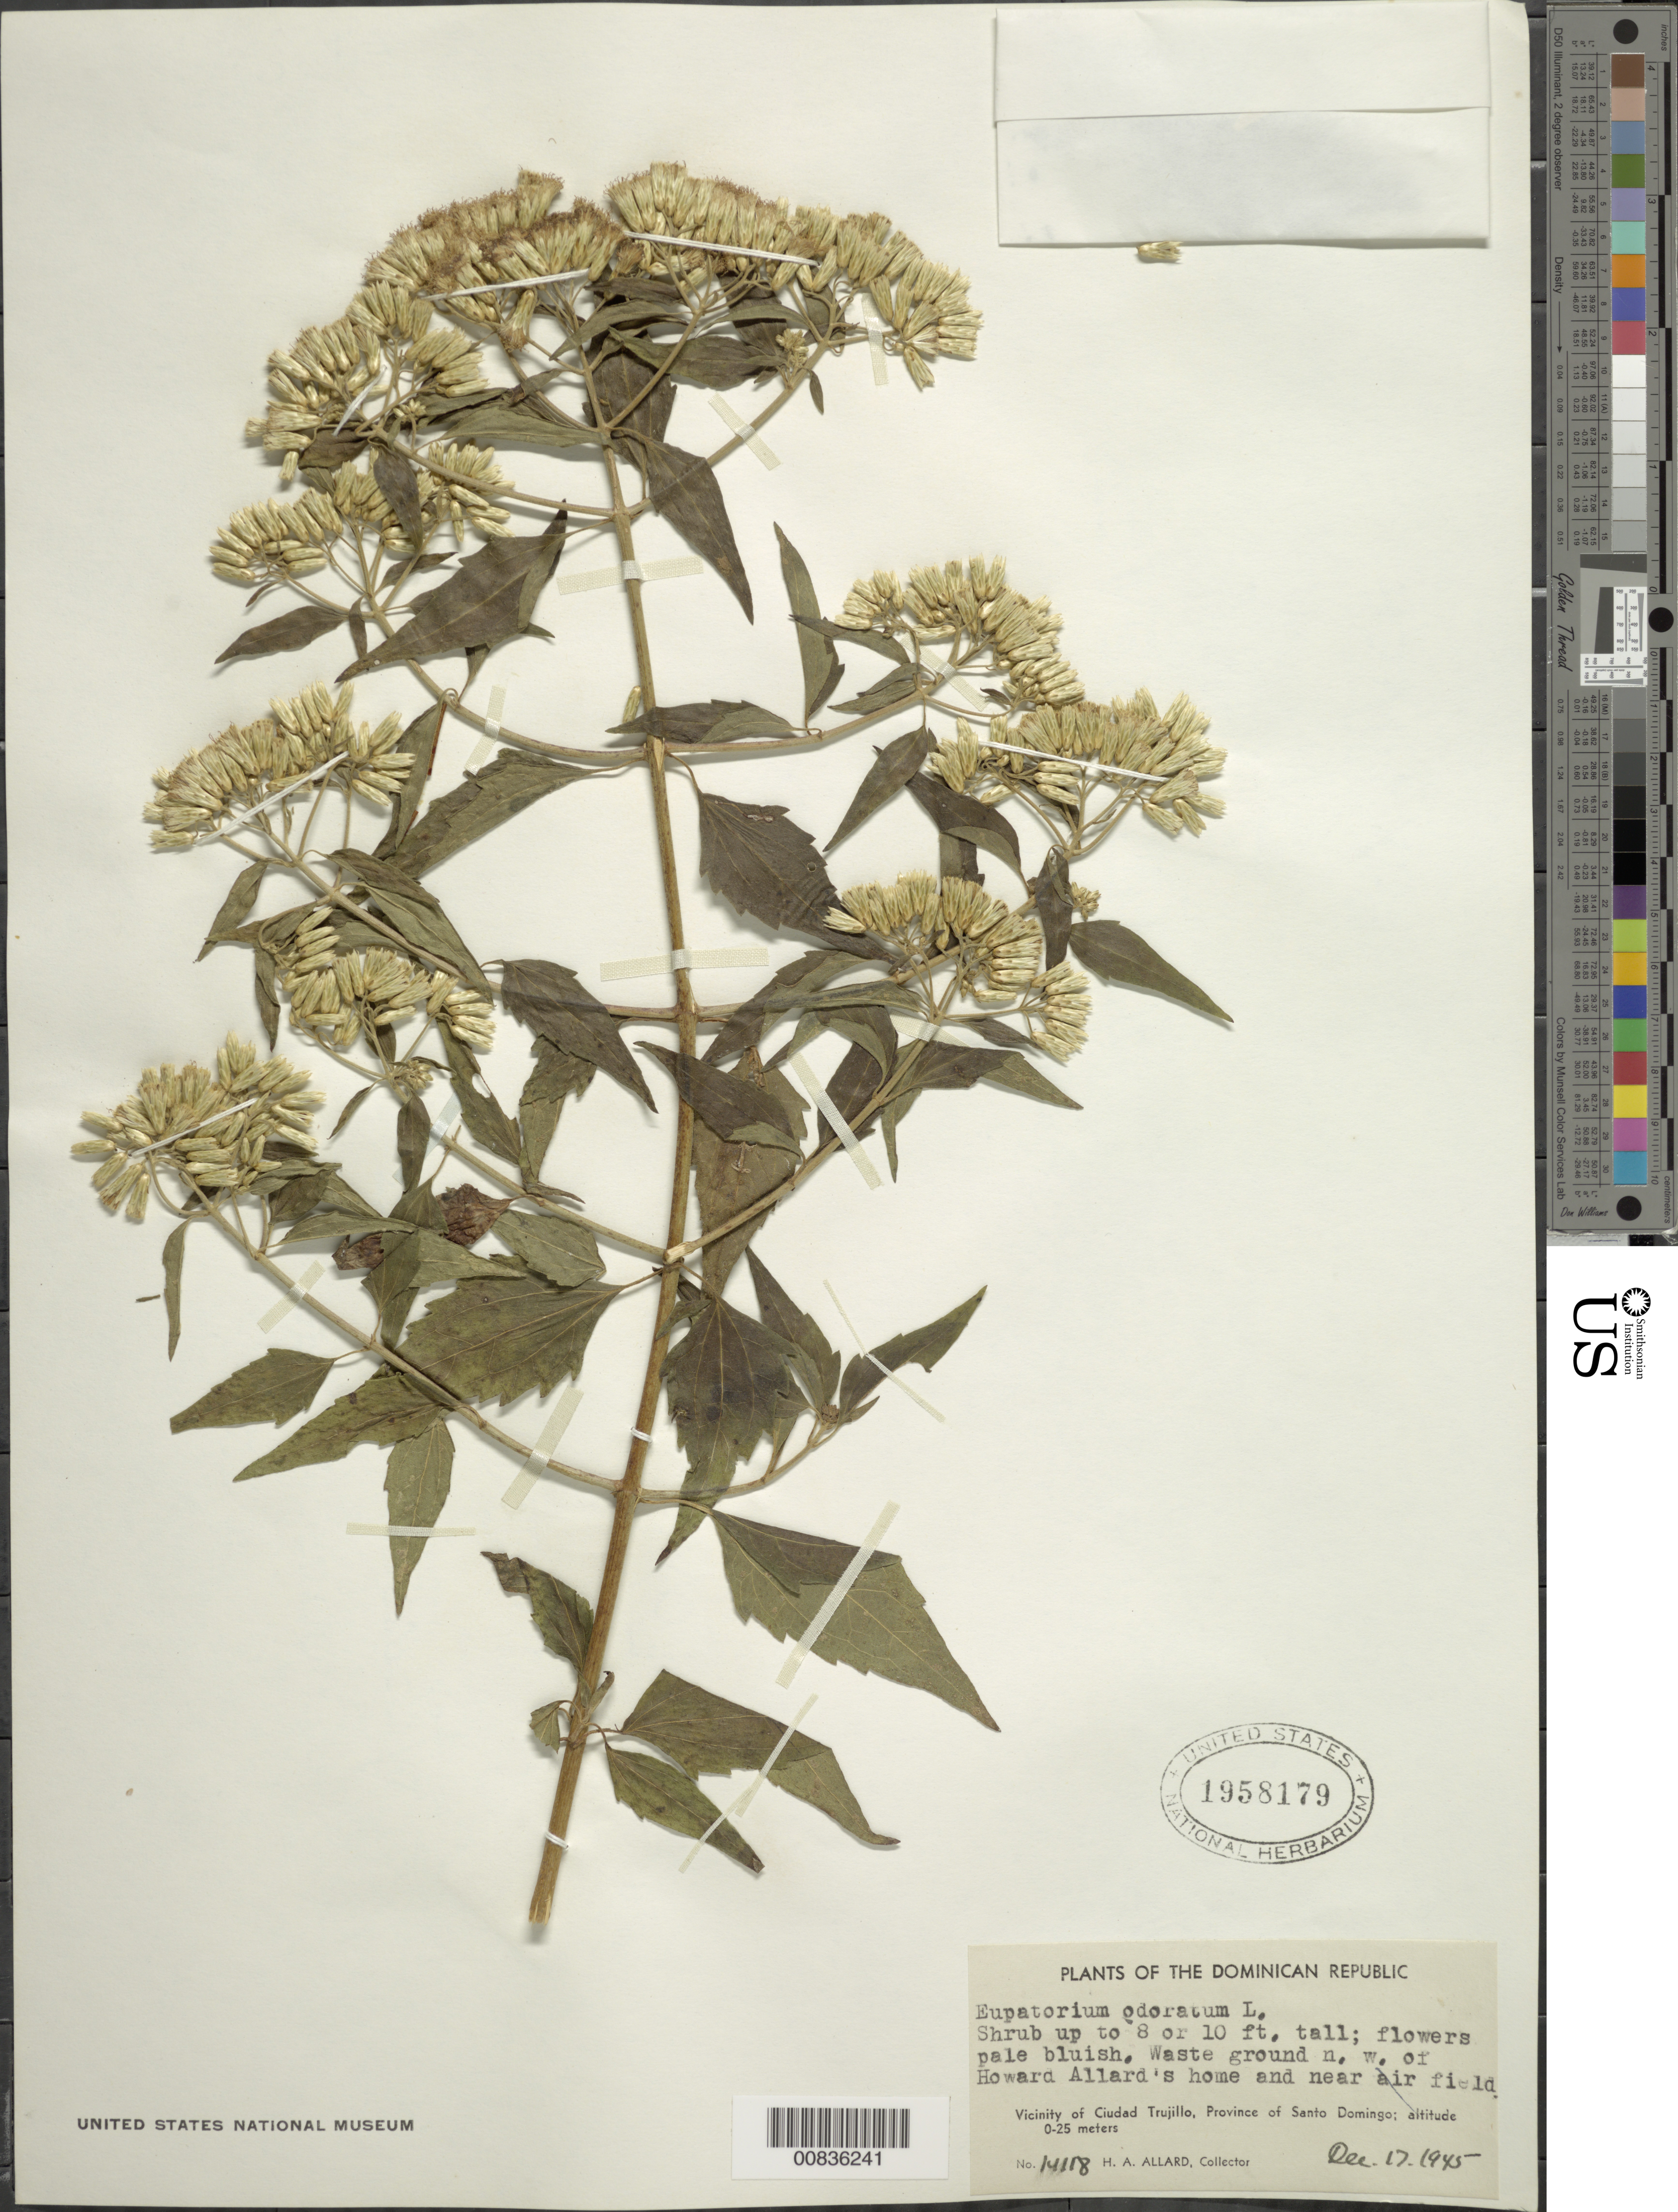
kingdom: Plantae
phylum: Tracheophyta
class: Magnoliopsida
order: Asterales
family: Asteraceae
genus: Chromolaena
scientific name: Chromolaena odorata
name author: (L.) R.M. King & H. Rob.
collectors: H. A. Allard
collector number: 14118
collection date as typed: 17 Dec 1945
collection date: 1945-12-17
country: Dominican Republic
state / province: Distrito Nacional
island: Hispaniola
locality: Vicinity of Santo Domingo City, NW of Howard Allard's home, and near air field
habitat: Waste ground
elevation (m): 0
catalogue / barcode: US 1958179